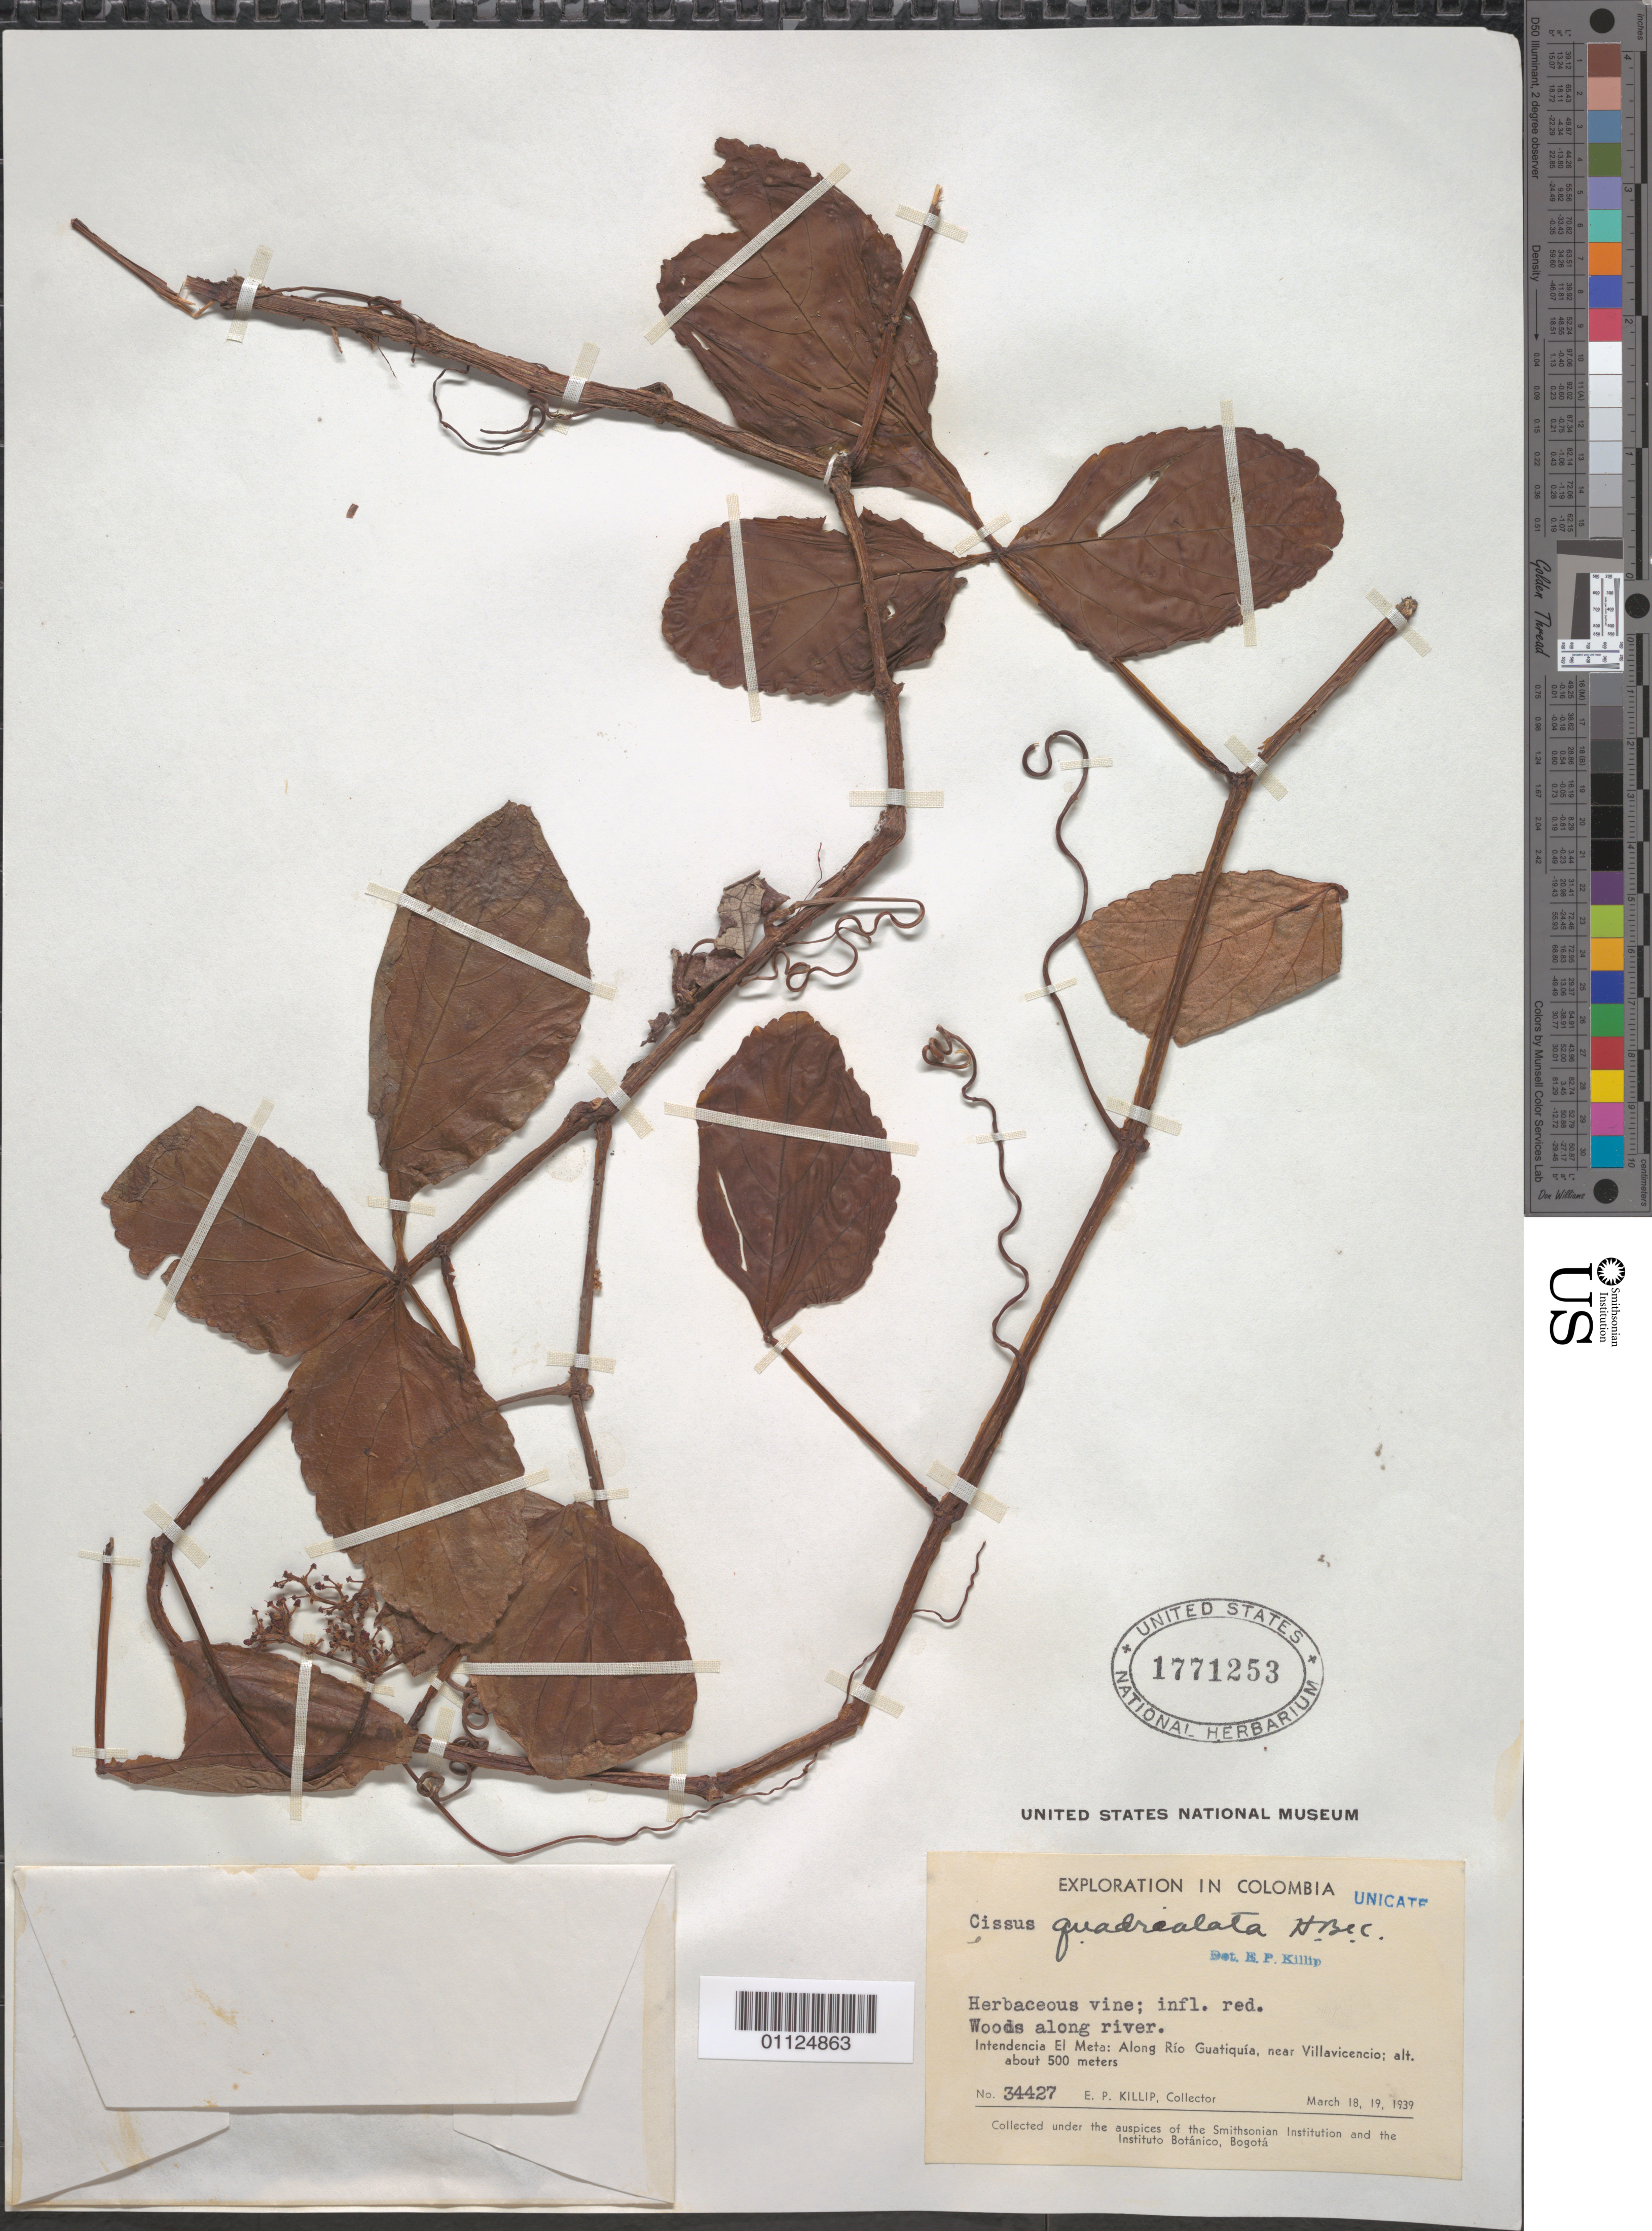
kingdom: Plantae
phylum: Tracheophyta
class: Magnoliopsida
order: Vitales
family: Vitaceae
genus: Cissus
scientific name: Cissus erosa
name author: Rich.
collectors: E. P. Killip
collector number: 34427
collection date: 1939-03-18/1939-03-19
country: Colombia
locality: Intendencia El Meta: Along Guatiquia, near Villavicencio.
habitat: Herbaceous vine. Woods along river.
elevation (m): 500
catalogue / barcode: US 1771253